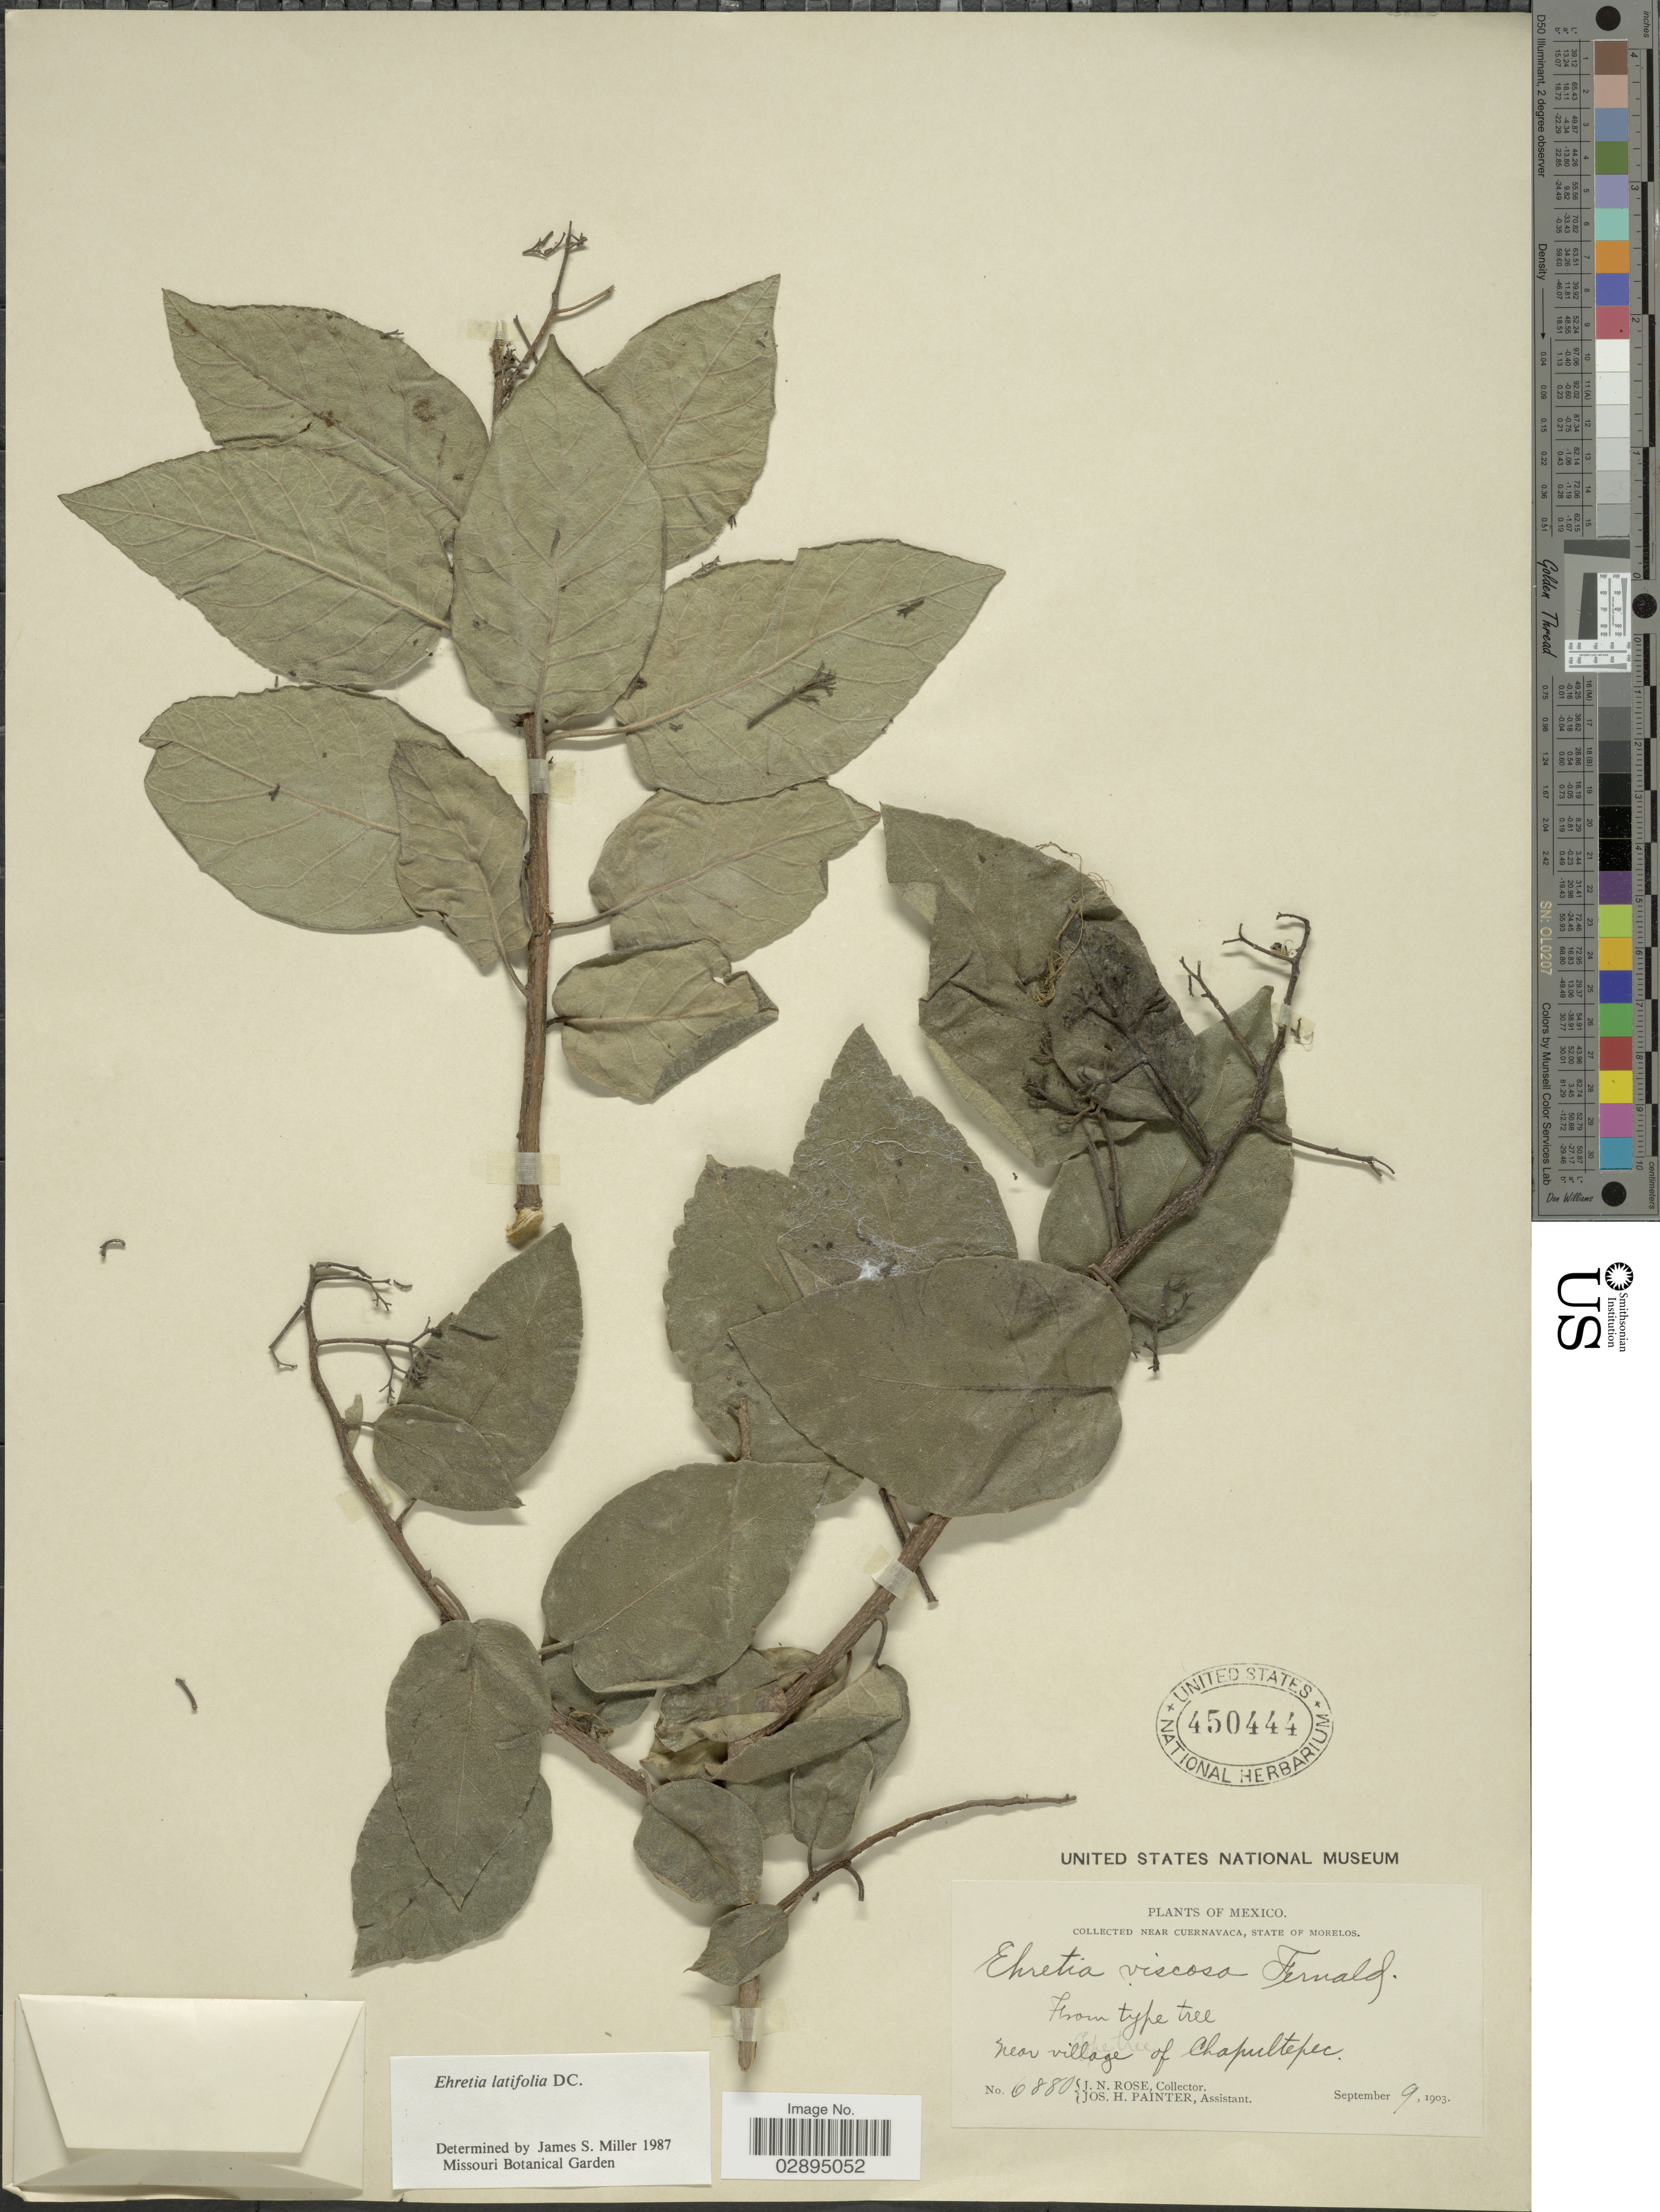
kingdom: Plantae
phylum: Tracheophyta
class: Magnoliopsida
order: Boraginales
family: Ehretiaceae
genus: Ehretia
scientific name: Ehretia latifolia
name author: DC.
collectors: J. N. Rose & J. H. Painter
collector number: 6880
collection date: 1903-09-09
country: Mexico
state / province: Morelos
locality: Near Cuernavaca, near village of Chapultepec.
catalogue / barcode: US 450444